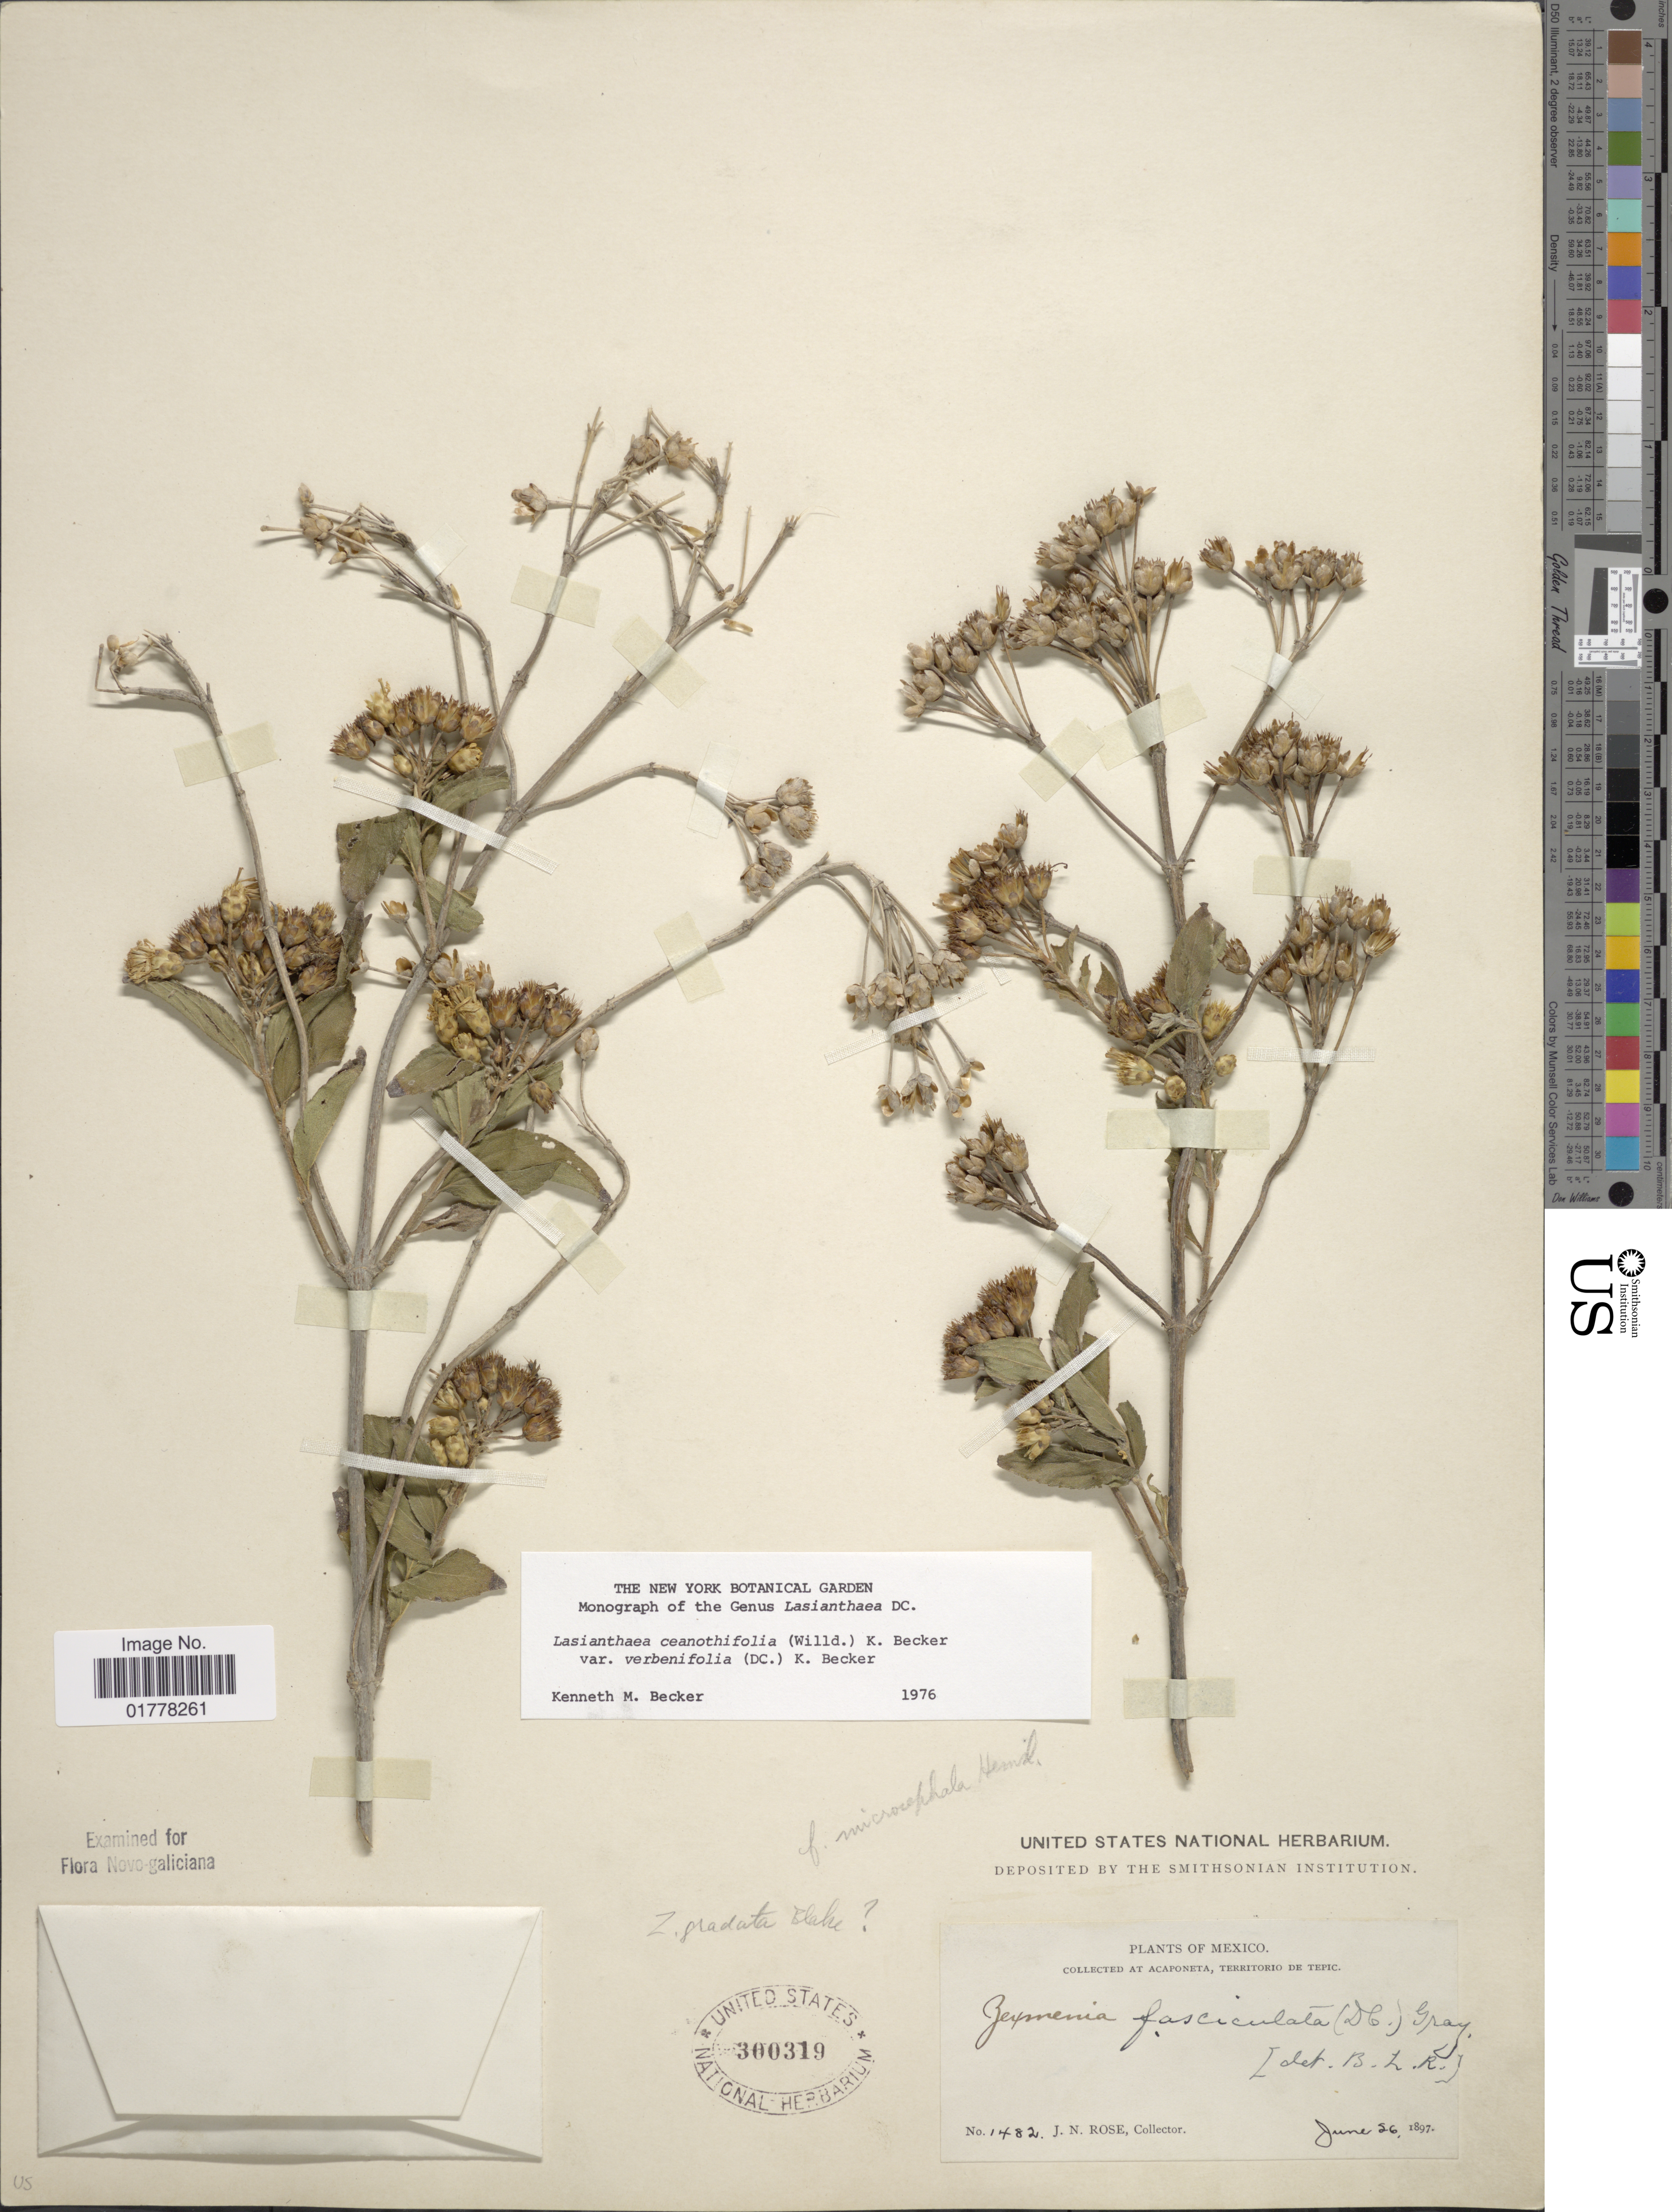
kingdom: Plantae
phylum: Tracheophyta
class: Magnoliopsida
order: Asterales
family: Asteraceae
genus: Lasianthaea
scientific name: Lasianthaea ceanothifolia var. verbenifolia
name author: (DC.) K.M. Becker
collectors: J. N. Rose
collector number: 1482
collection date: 1897-06-26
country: Mexico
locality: At Acaponeta, Territorio de Tepic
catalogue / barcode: US 300319